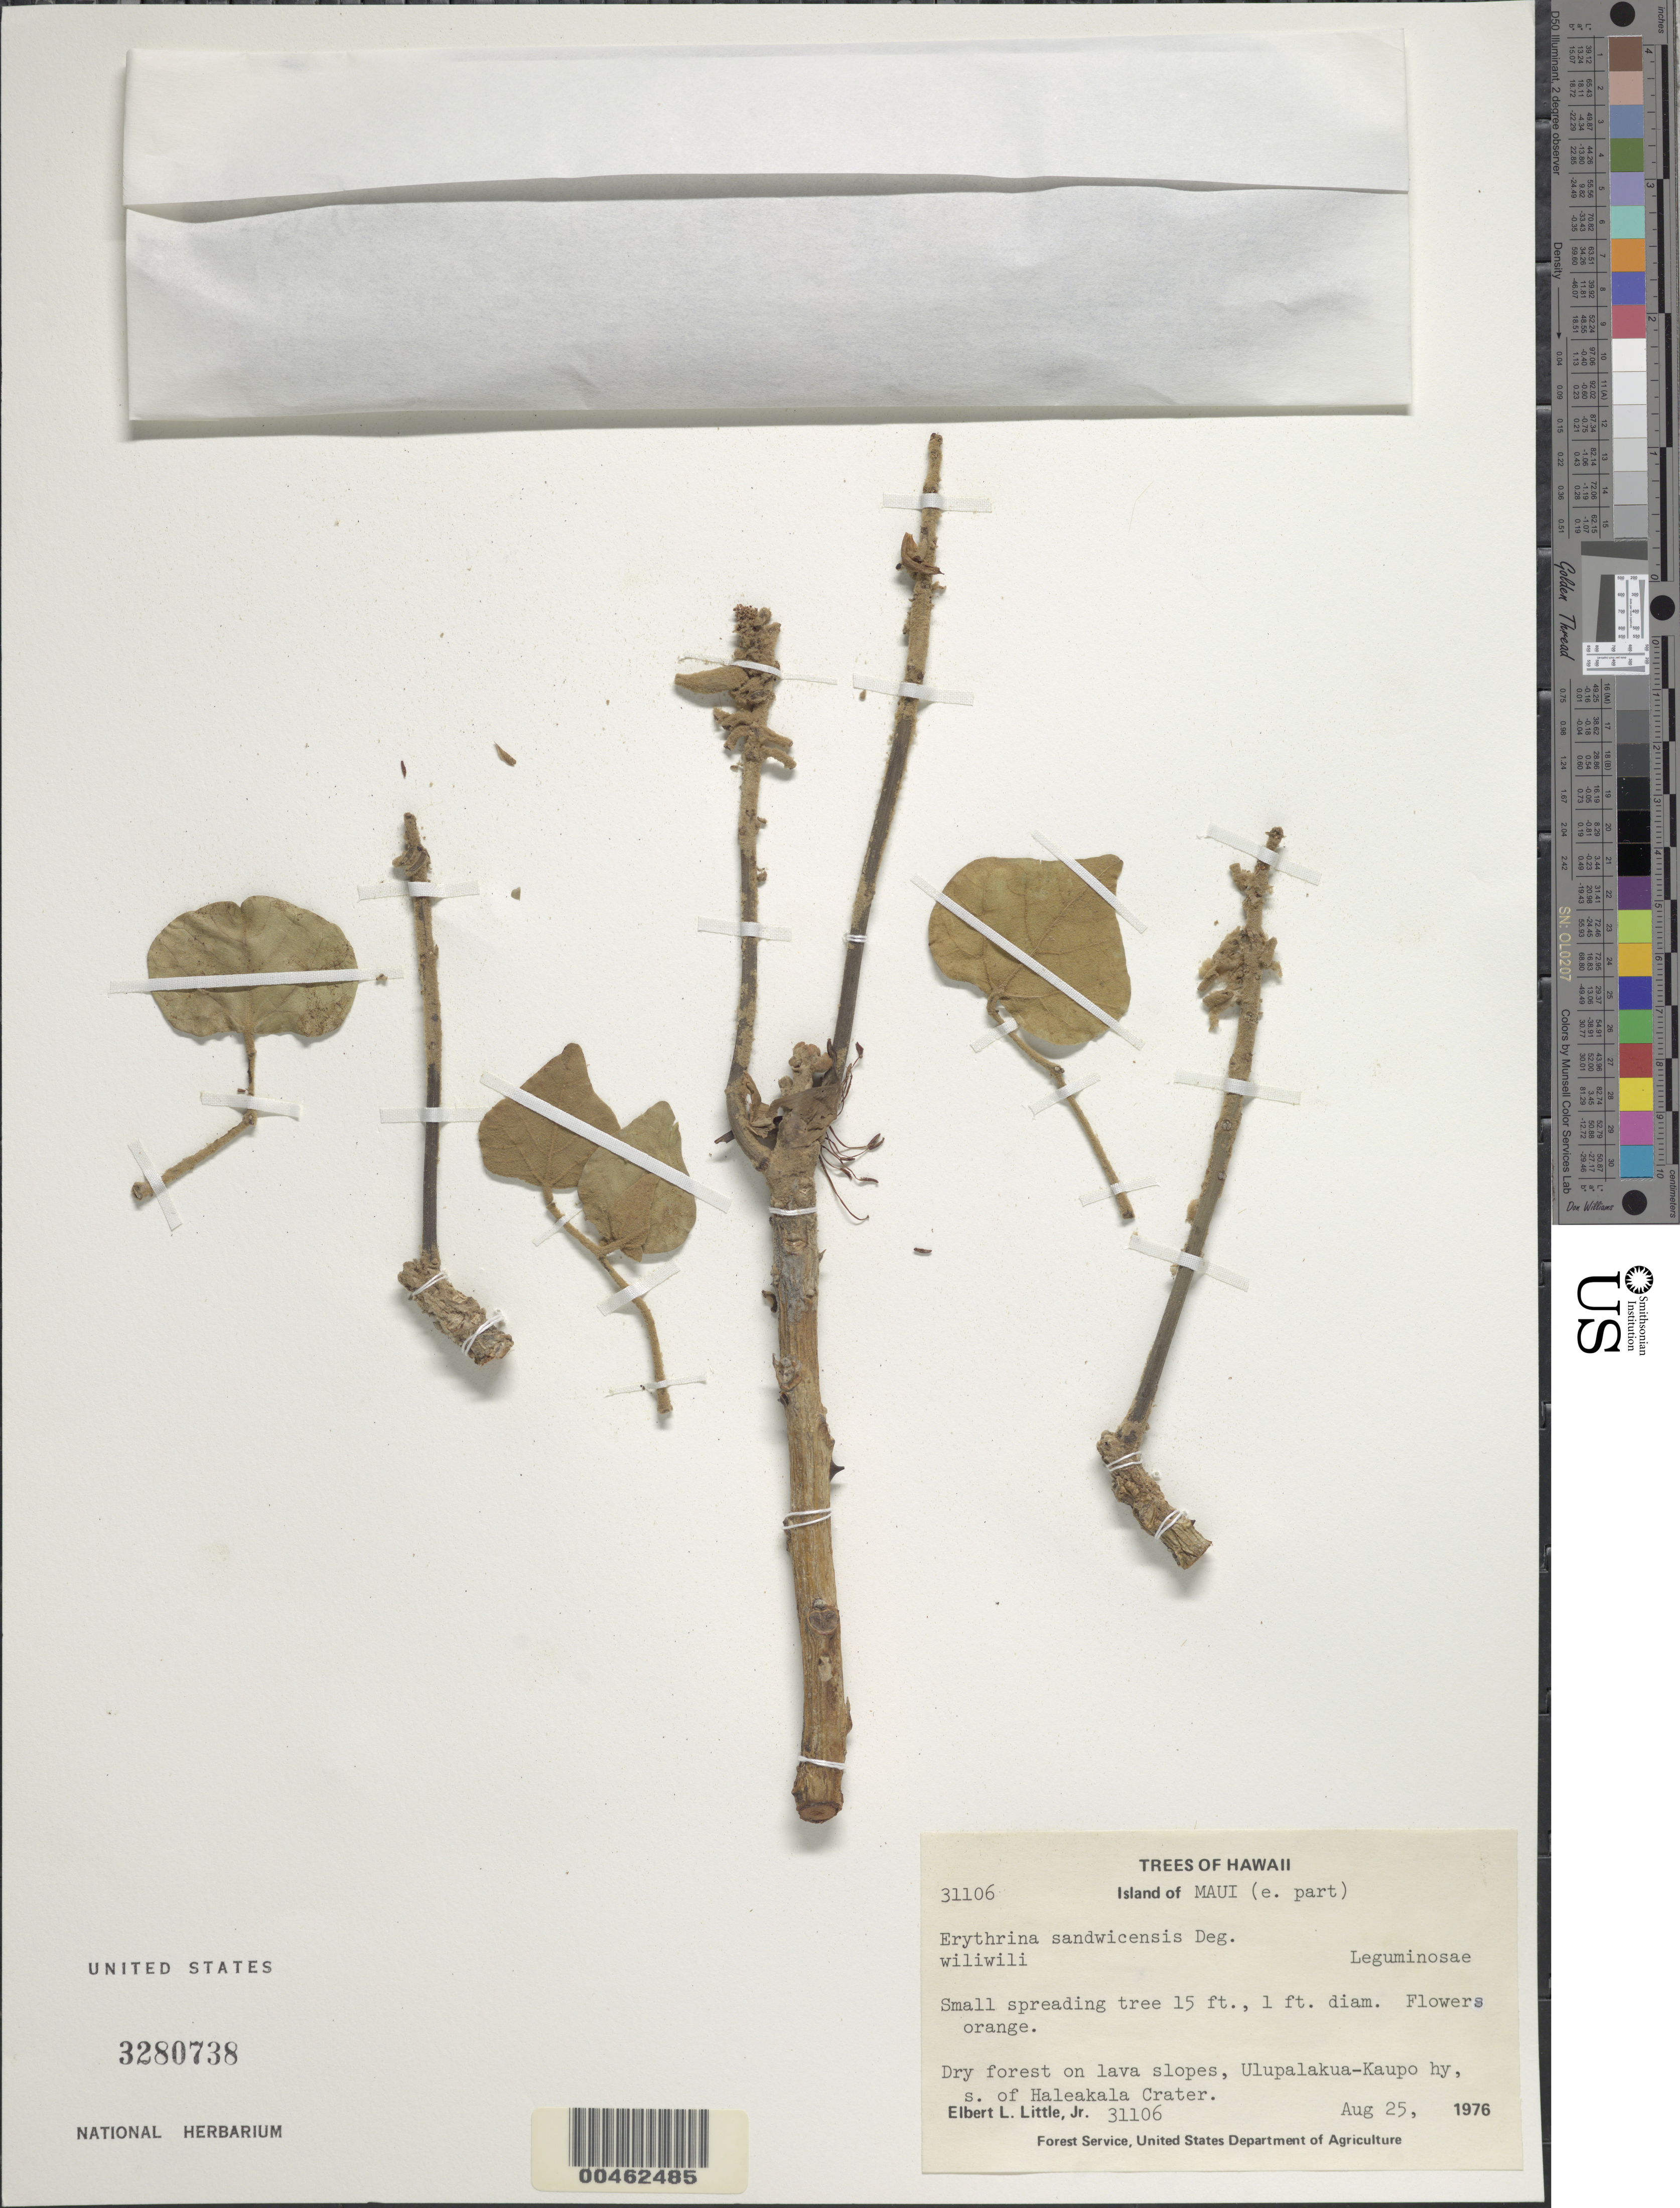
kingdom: Plantae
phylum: Tracheophyta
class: Magnoliopsida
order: Fabales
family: Fabaceae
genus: Erythrina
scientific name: Erythrina sandwicensis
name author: O. Deg.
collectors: E. L. Little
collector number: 31106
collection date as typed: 25 Aug 1976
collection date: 1976-08-25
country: United States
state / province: Hawaii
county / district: Maui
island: Maui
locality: E part of Maui, Ulupalakua-Kaupo Hwy, S of Haelakala Crater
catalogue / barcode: US 3280738